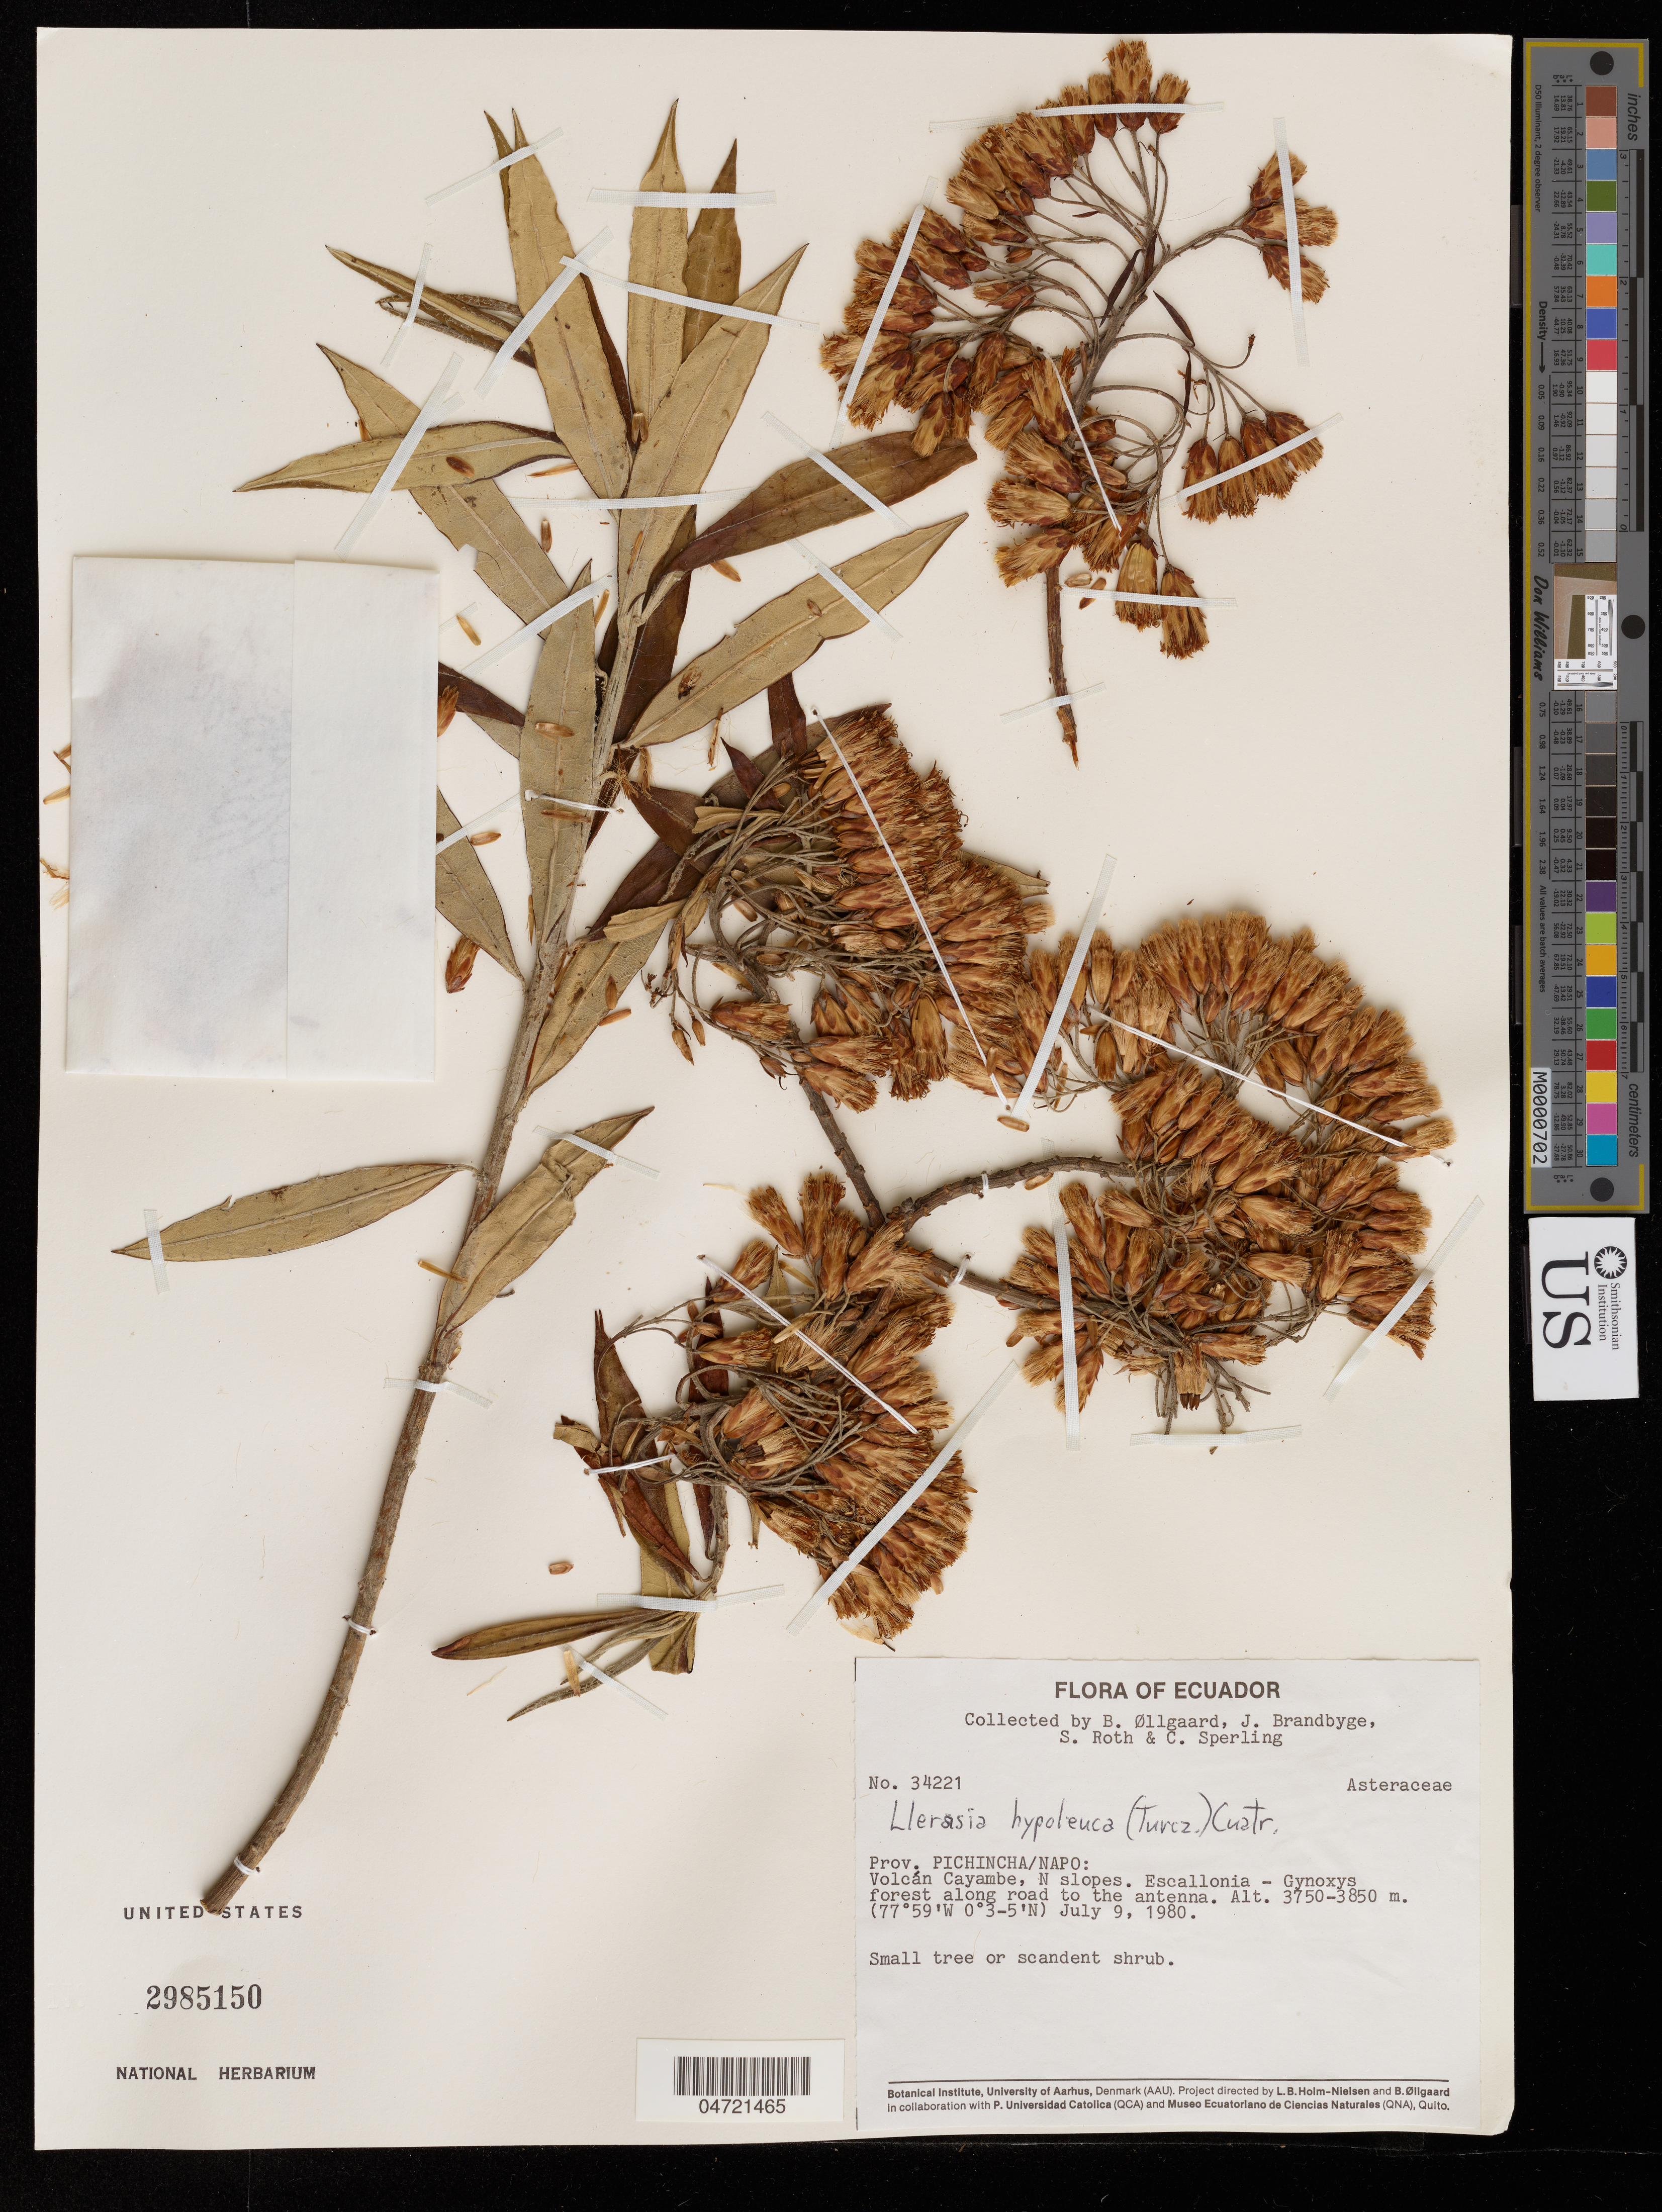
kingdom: Plantae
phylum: Tracheophyta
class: Magnoliopsida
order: Asterales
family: Asteraceae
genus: Llerasia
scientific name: Llerasia hypoleuca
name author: (Turcz.) Cuatrec.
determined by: Robinson, Harold E., (US)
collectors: B. Øllgaard, J. Brandbyge, S. Roth & C. Sperling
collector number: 34221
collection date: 1980-07-09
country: Ecuador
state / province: Pichincha / Napo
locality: Volcán Cayambe, N slopes, scrub paramo along road to the antenna, with deep moss cover and cushion plants.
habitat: Gynoxys forest along road tot he antenna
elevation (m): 3750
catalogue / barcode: US 2985150